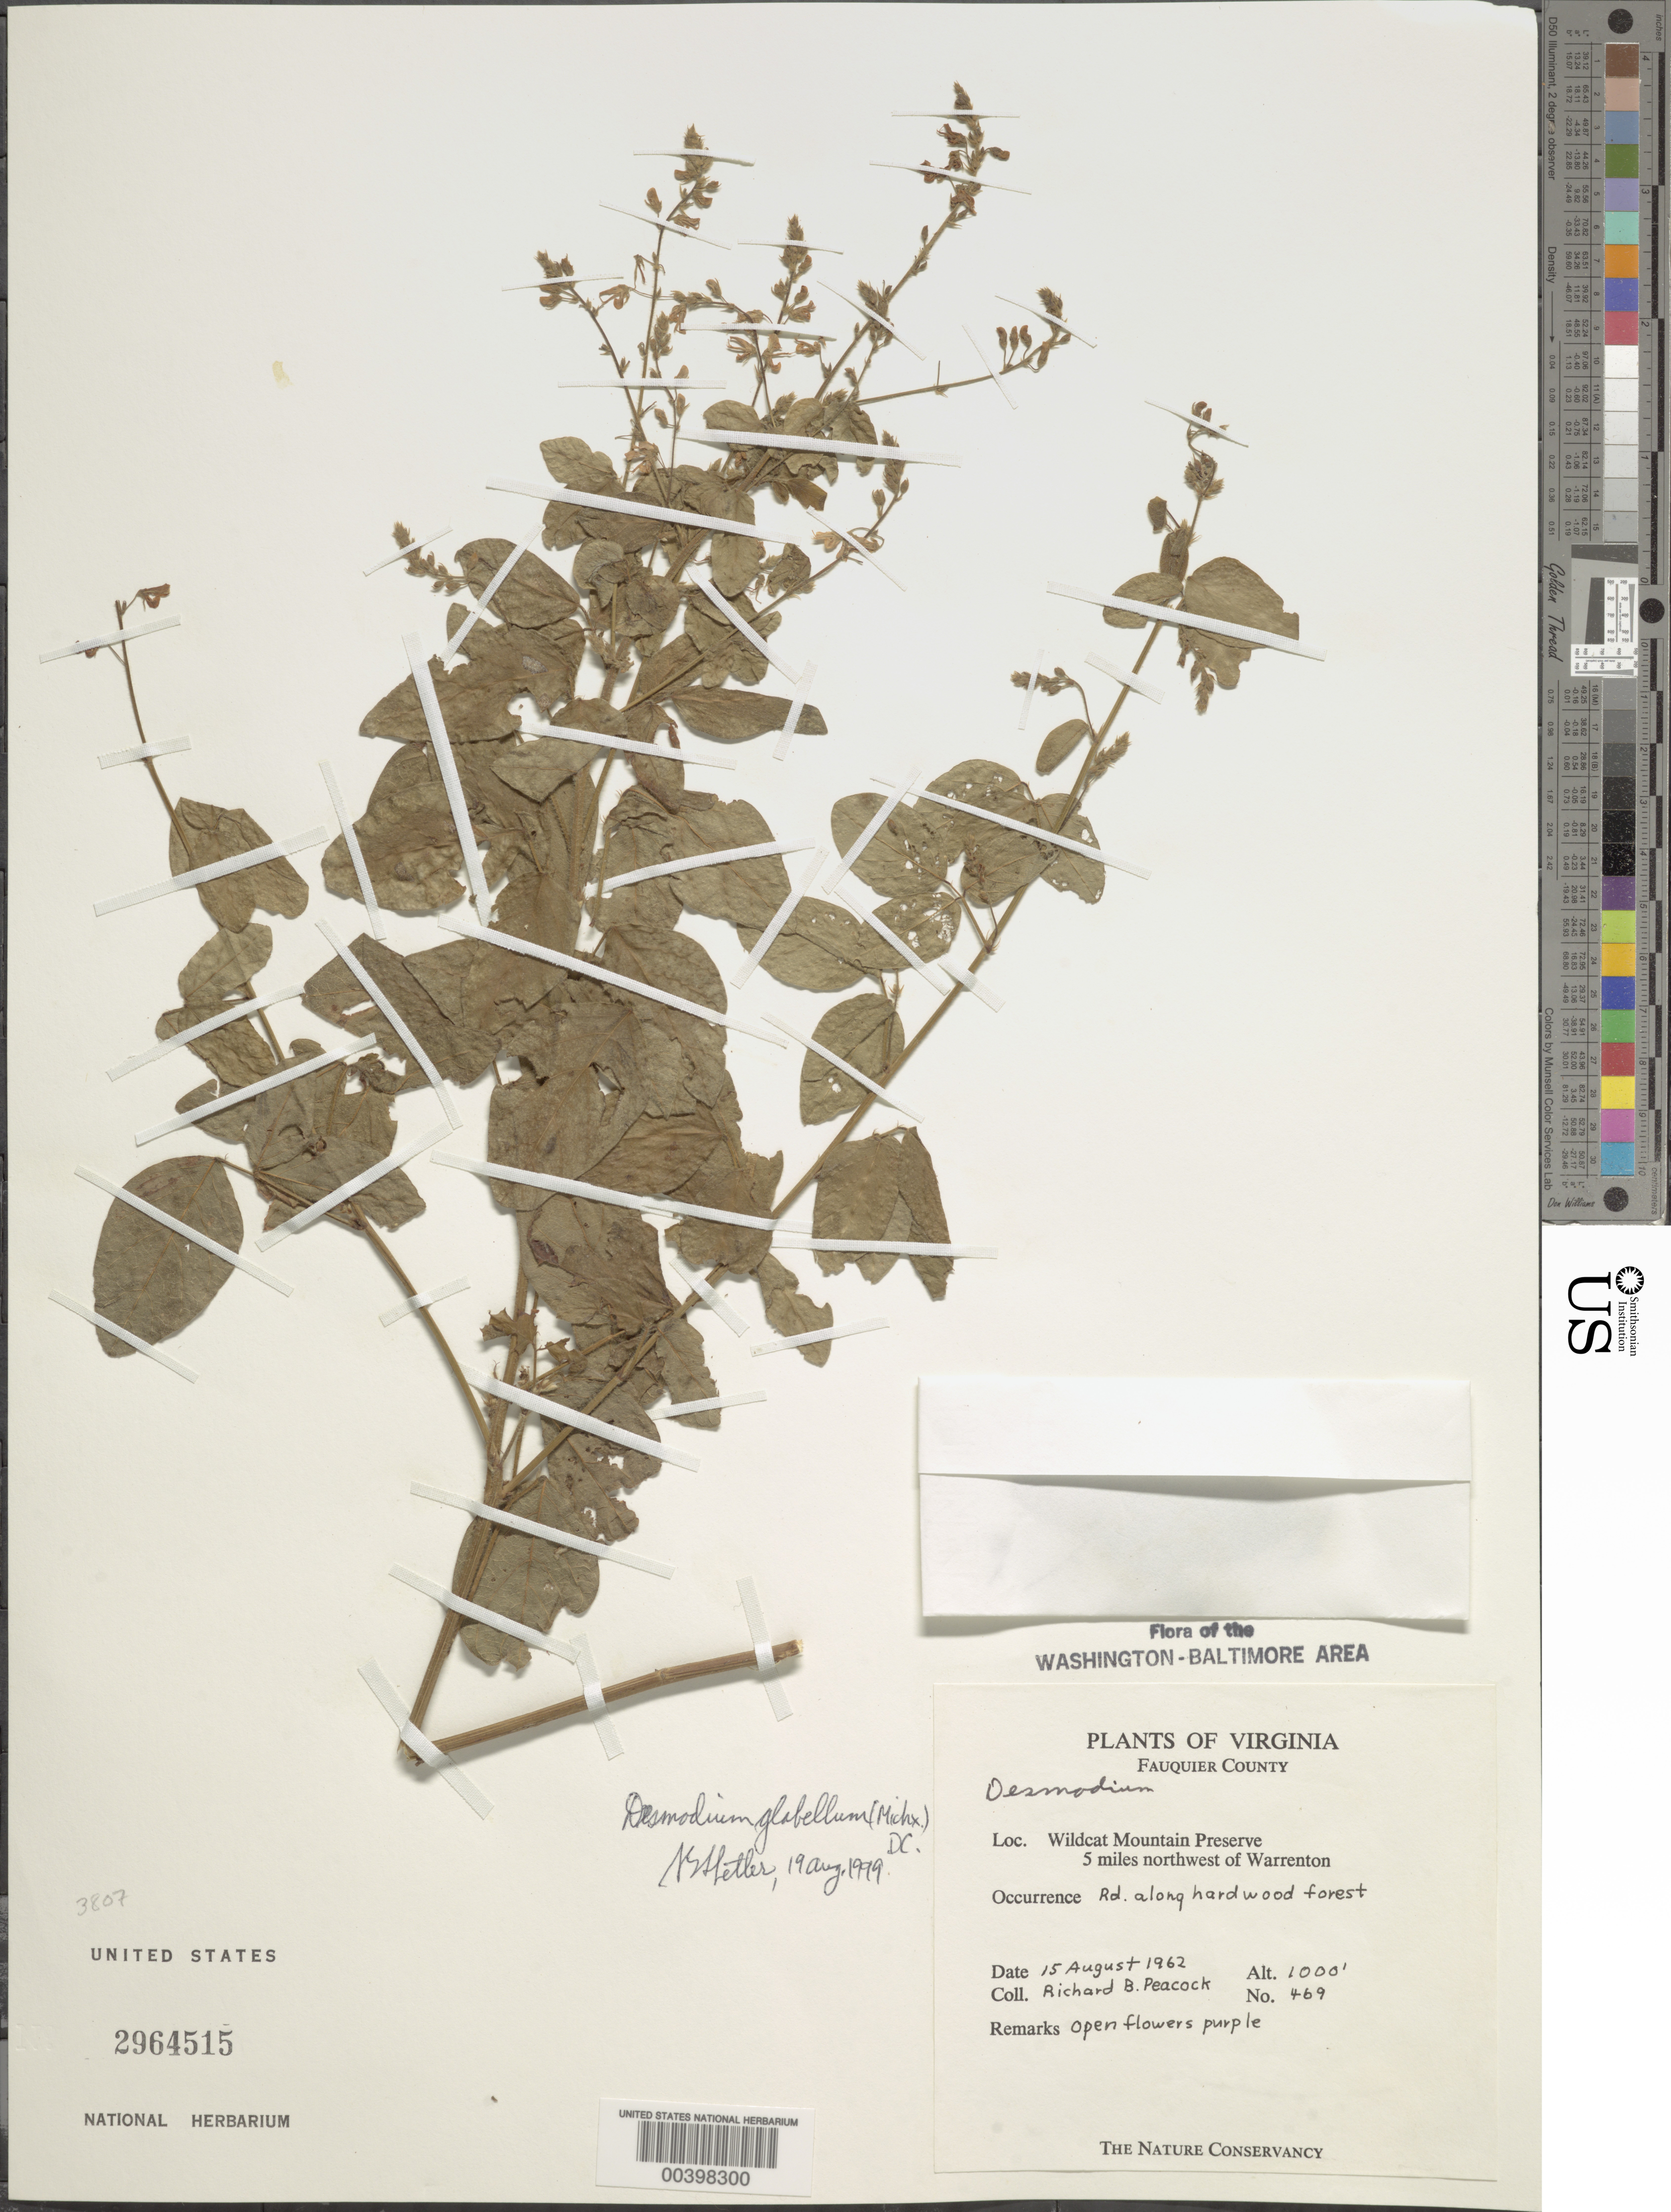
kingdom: Plantae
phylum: Tracheophyta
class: Magnoliopsida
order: Fabales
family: Fabaceae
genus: Desmodium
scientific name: Desmodium perplexum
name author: B.G. Schub.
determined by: Strong, Mark T., (BOT), Smithsonian Institution - National Museum of Natural History (UNITED STATES)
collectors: R. Peacock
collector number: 469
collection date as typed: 15 Aug 1962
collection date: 1962-08-15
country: United States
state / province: Virginia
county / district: Fauquier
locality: Wildcat Mountain Preserve, northwest of Warrenton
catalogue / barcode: US 2964515